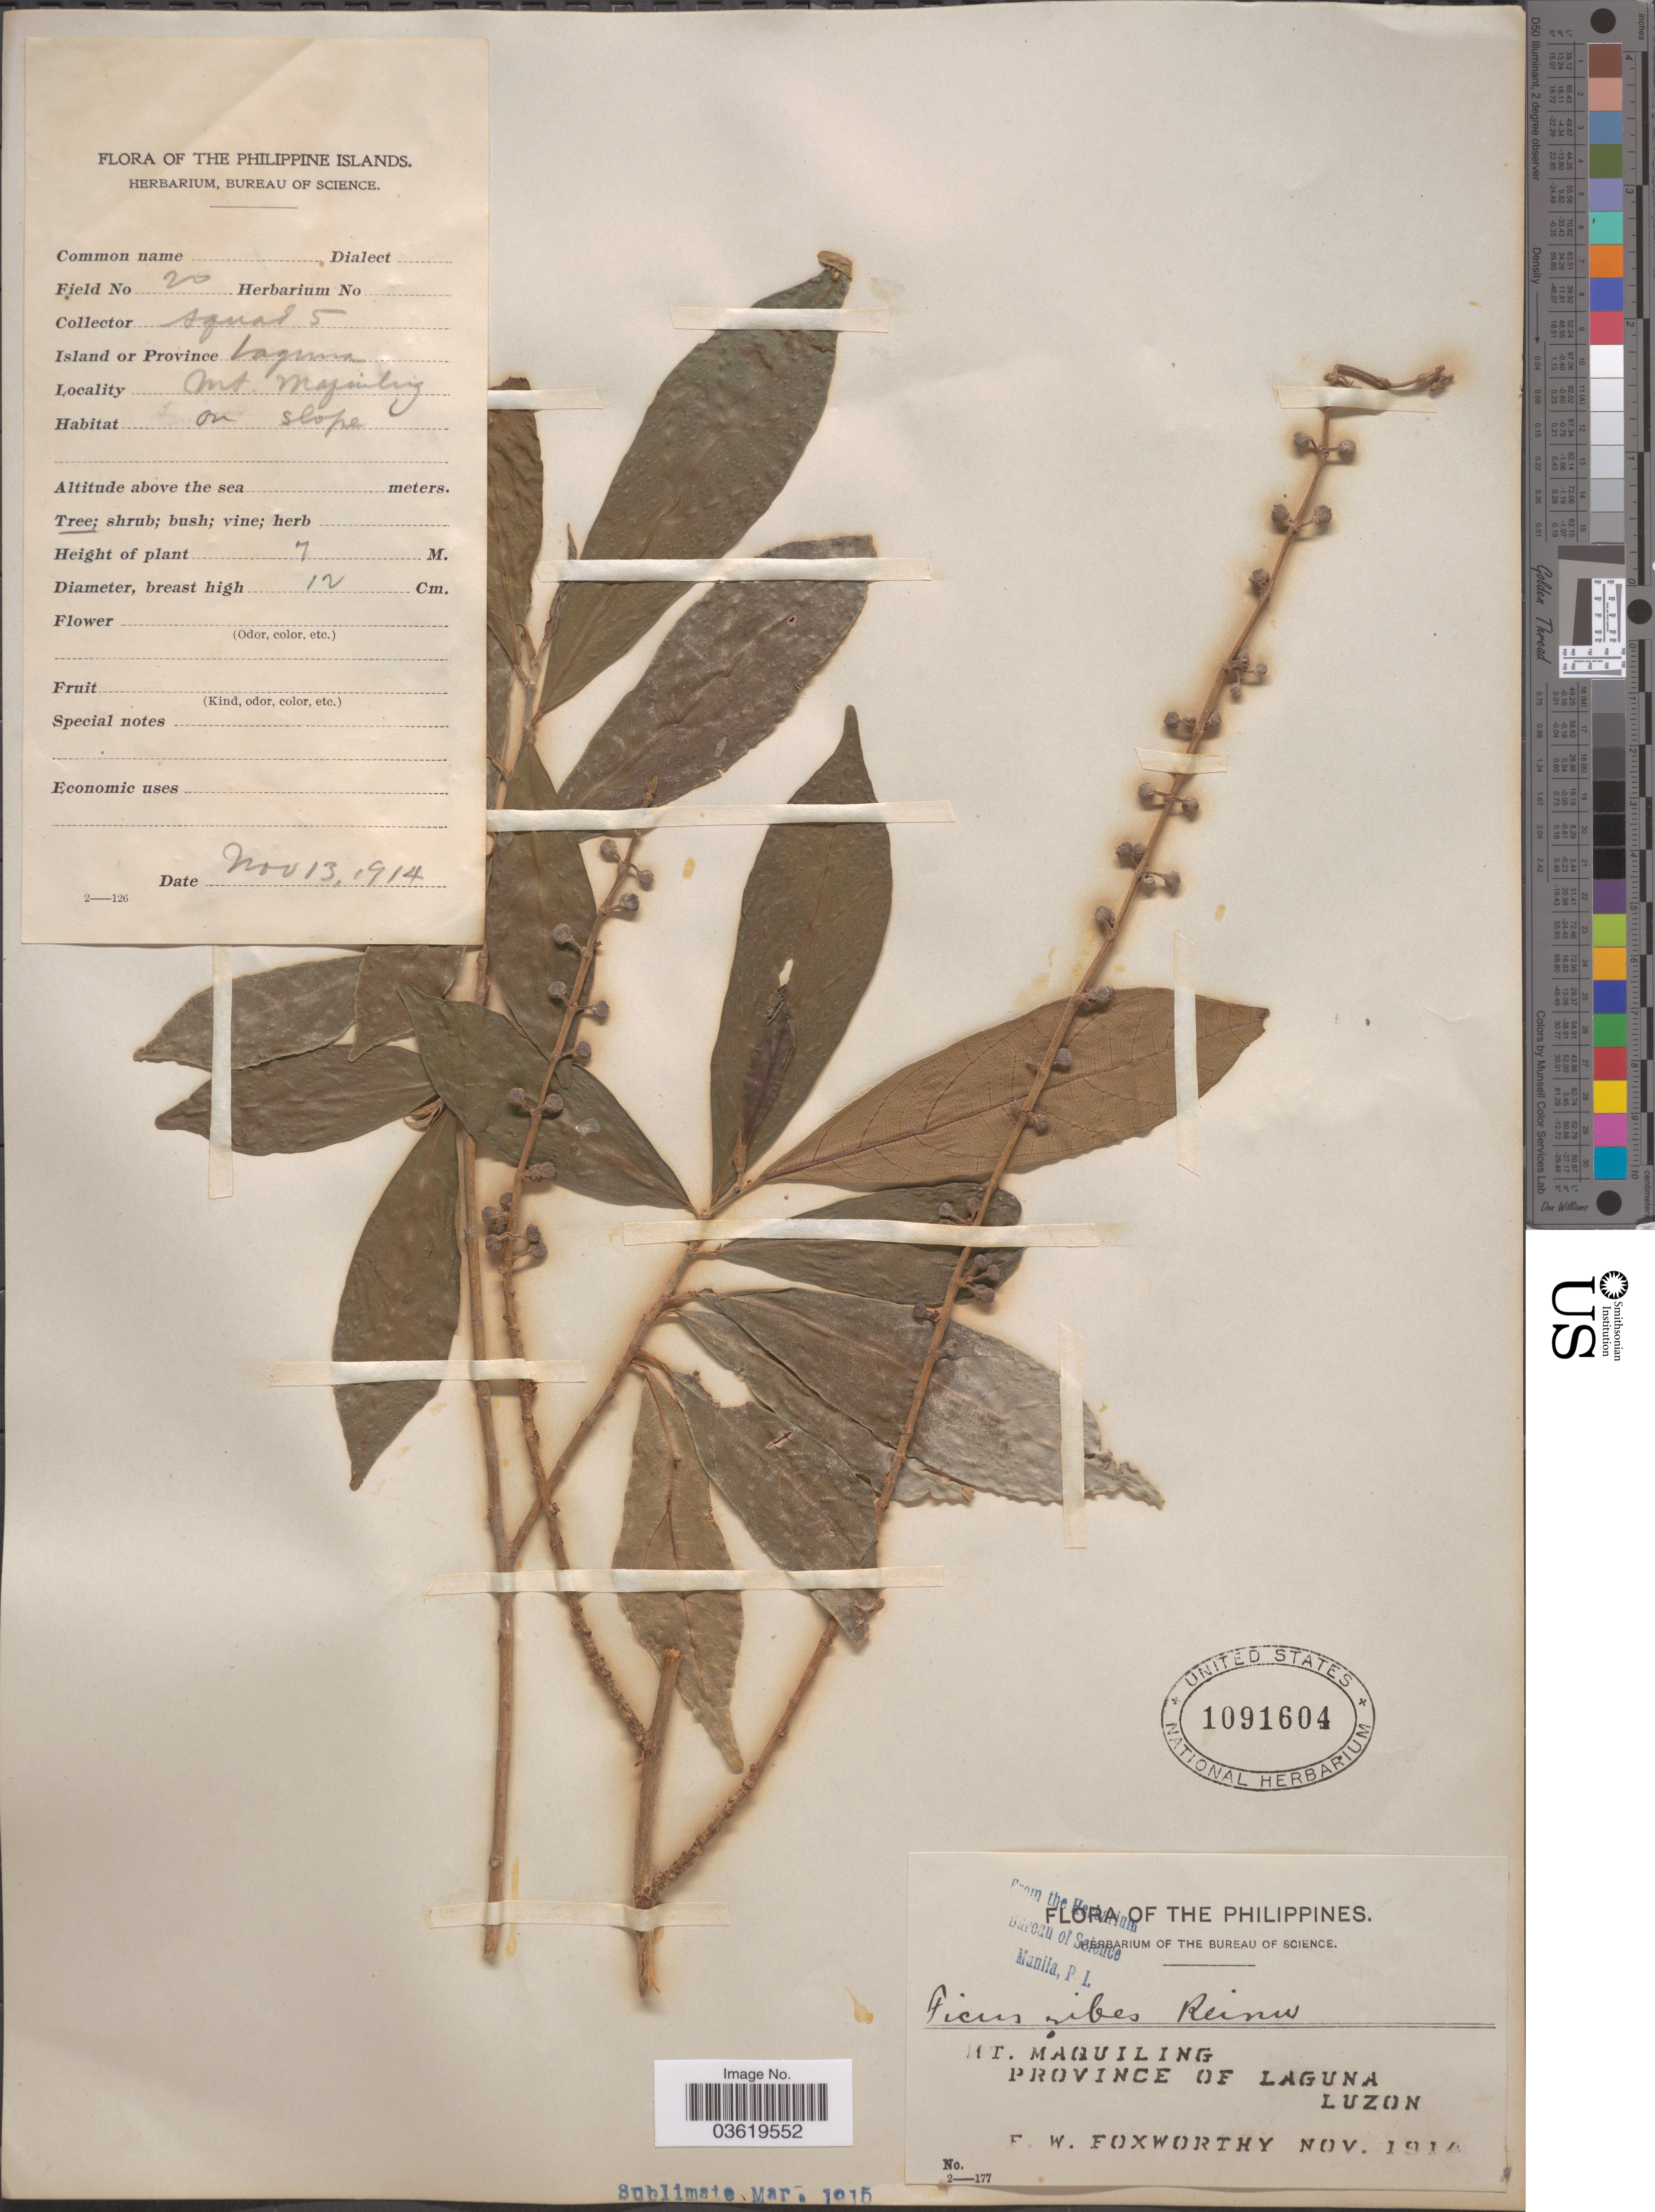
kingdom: Plantae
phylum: Tracheophyta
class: Magnoliopsida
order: Rosales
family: Moraceae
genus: Ficus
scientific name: Ficus ribes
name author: Reinw. ex Blume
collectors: F. W. Foxworthy & Squad 5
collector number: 20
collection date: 1914-11-13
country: Philippines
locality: Mt. Maquiling. Province of Laguna. Luzon.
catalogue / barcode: US 1091604